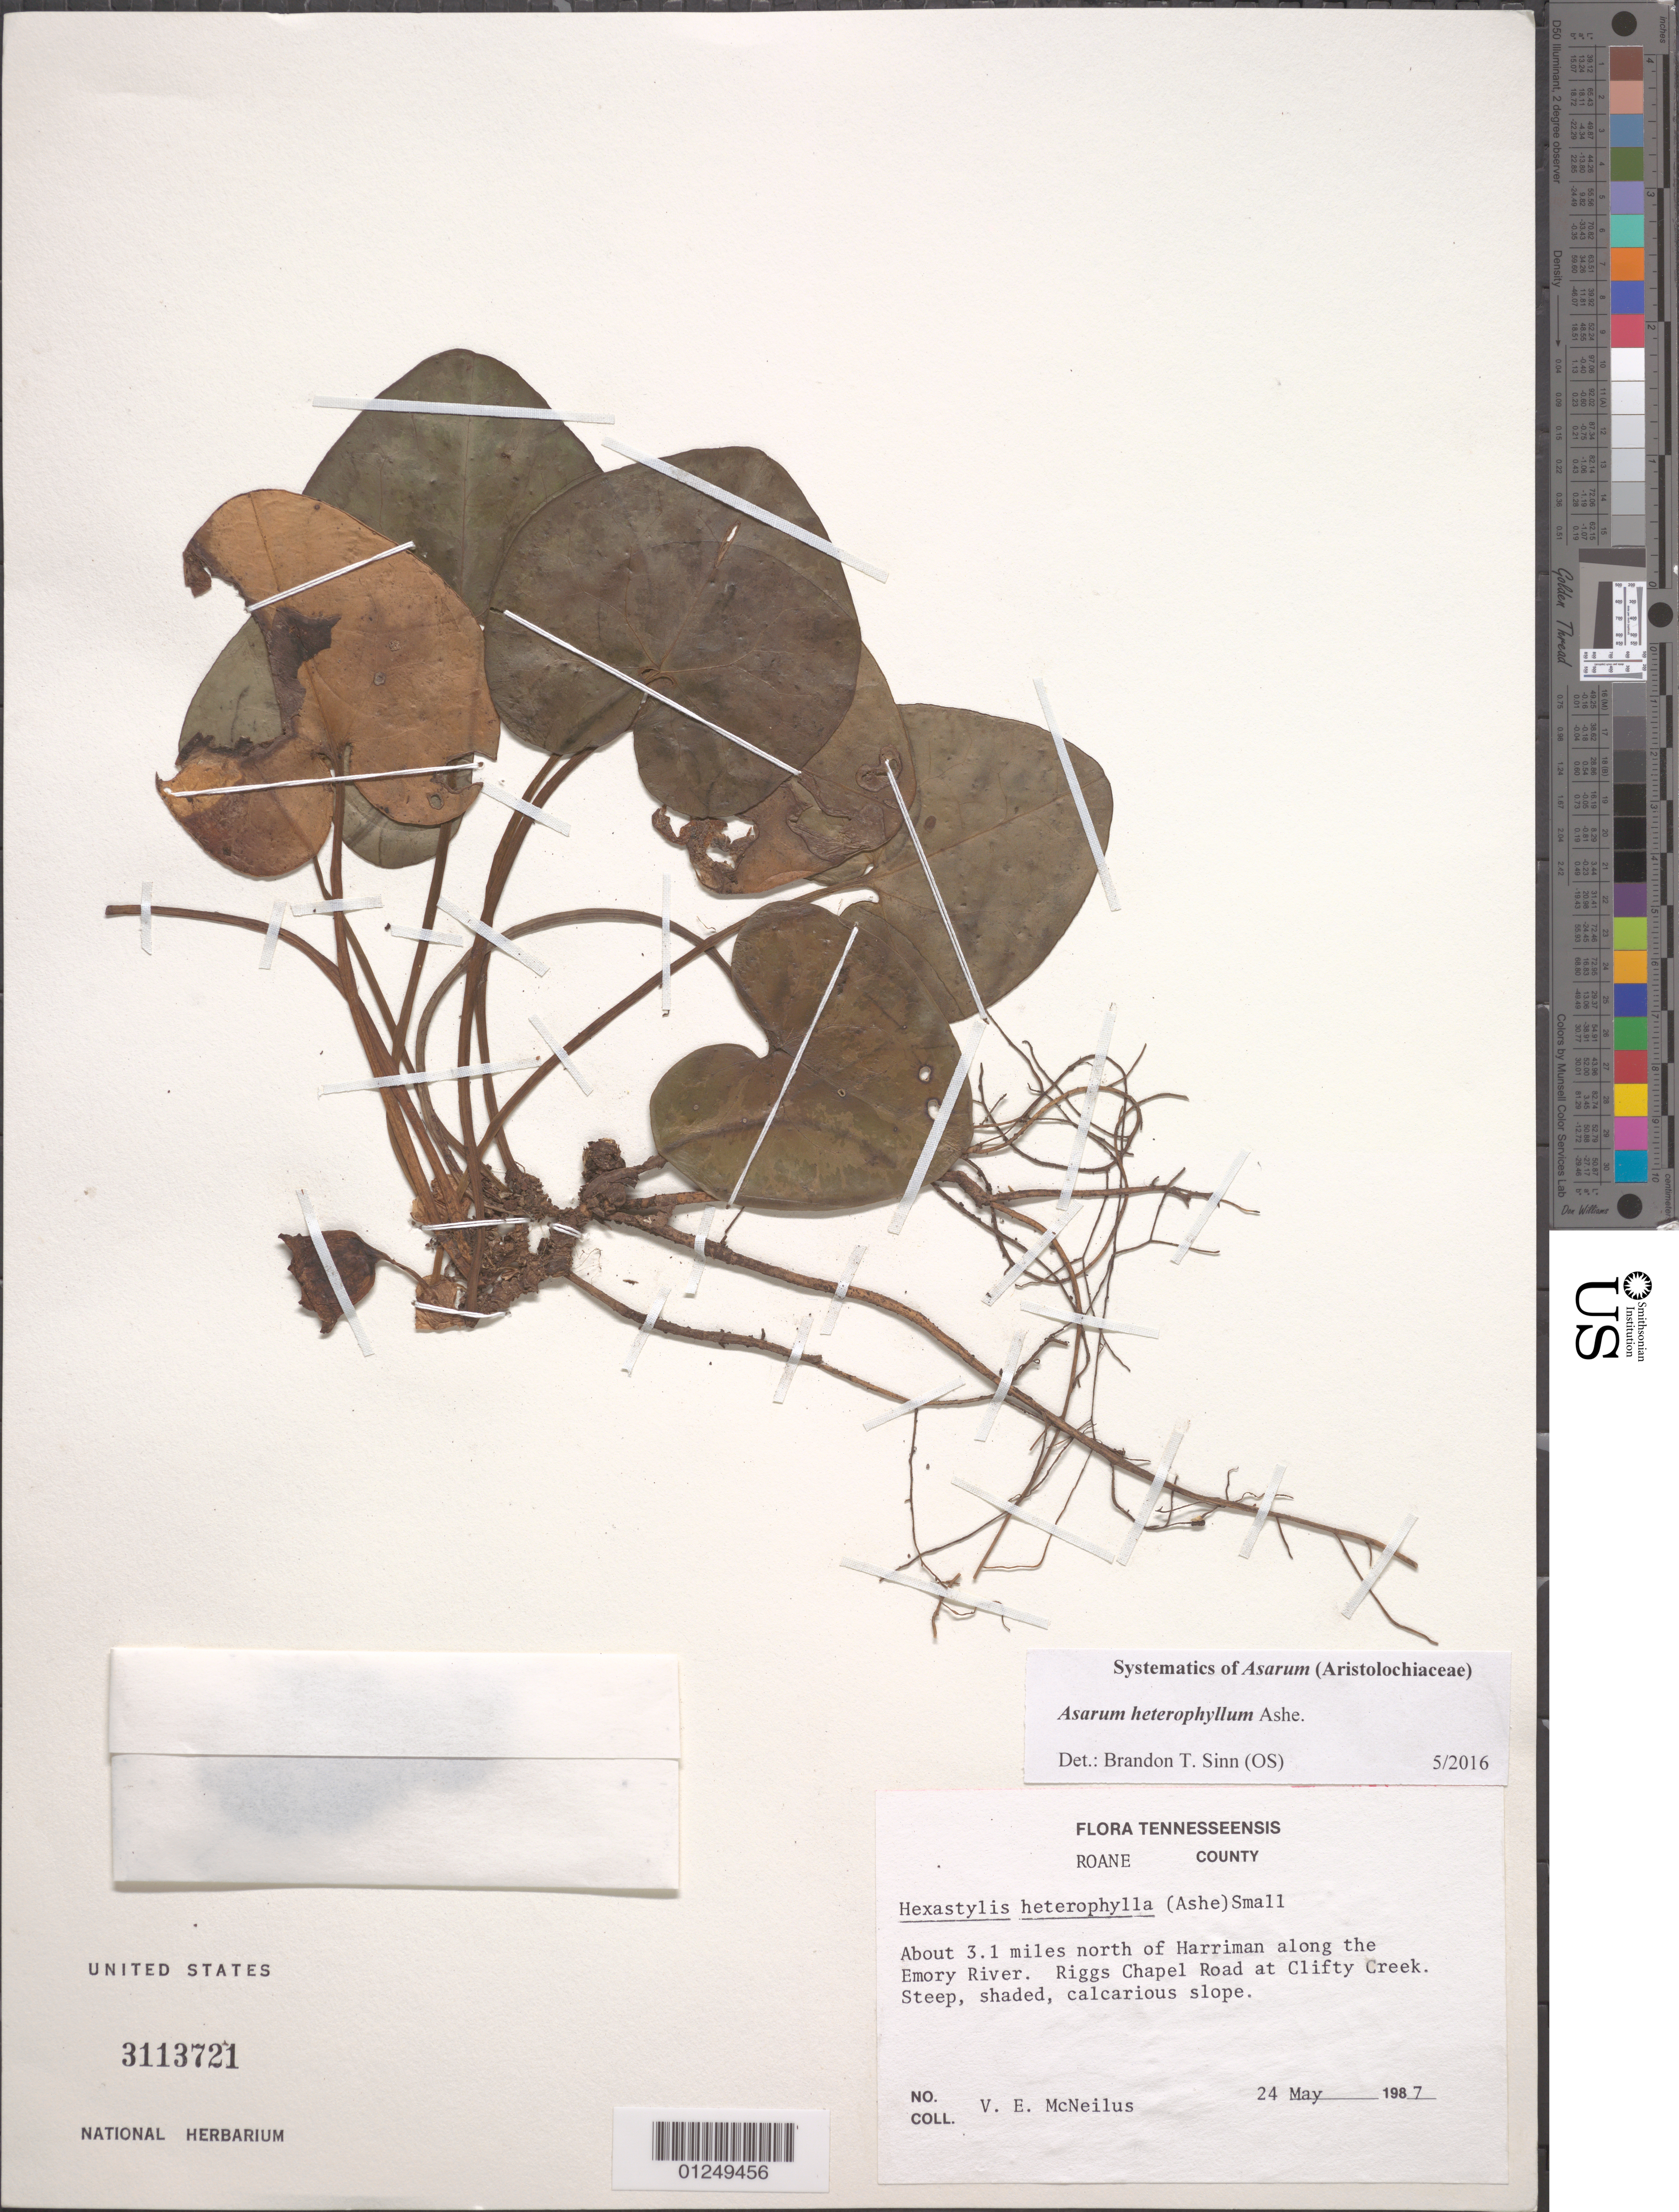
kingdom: Plantae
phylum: Tracheophyta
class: Magnoliopsida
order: Piperales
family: Aristolochiaceae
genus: Hexastylis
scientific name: Hexastylis heterophylla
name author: (Ashe) Small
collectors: V. McNeilus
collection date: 1987-05-24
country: United States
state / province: Tennessee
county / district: Roane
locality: About 3.1 miles north of Harriman along the Emory River. Riggs Chapel Road at Clifty Creek.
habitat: Steep, shaded, calcarious slope.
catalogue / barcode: US 3113721